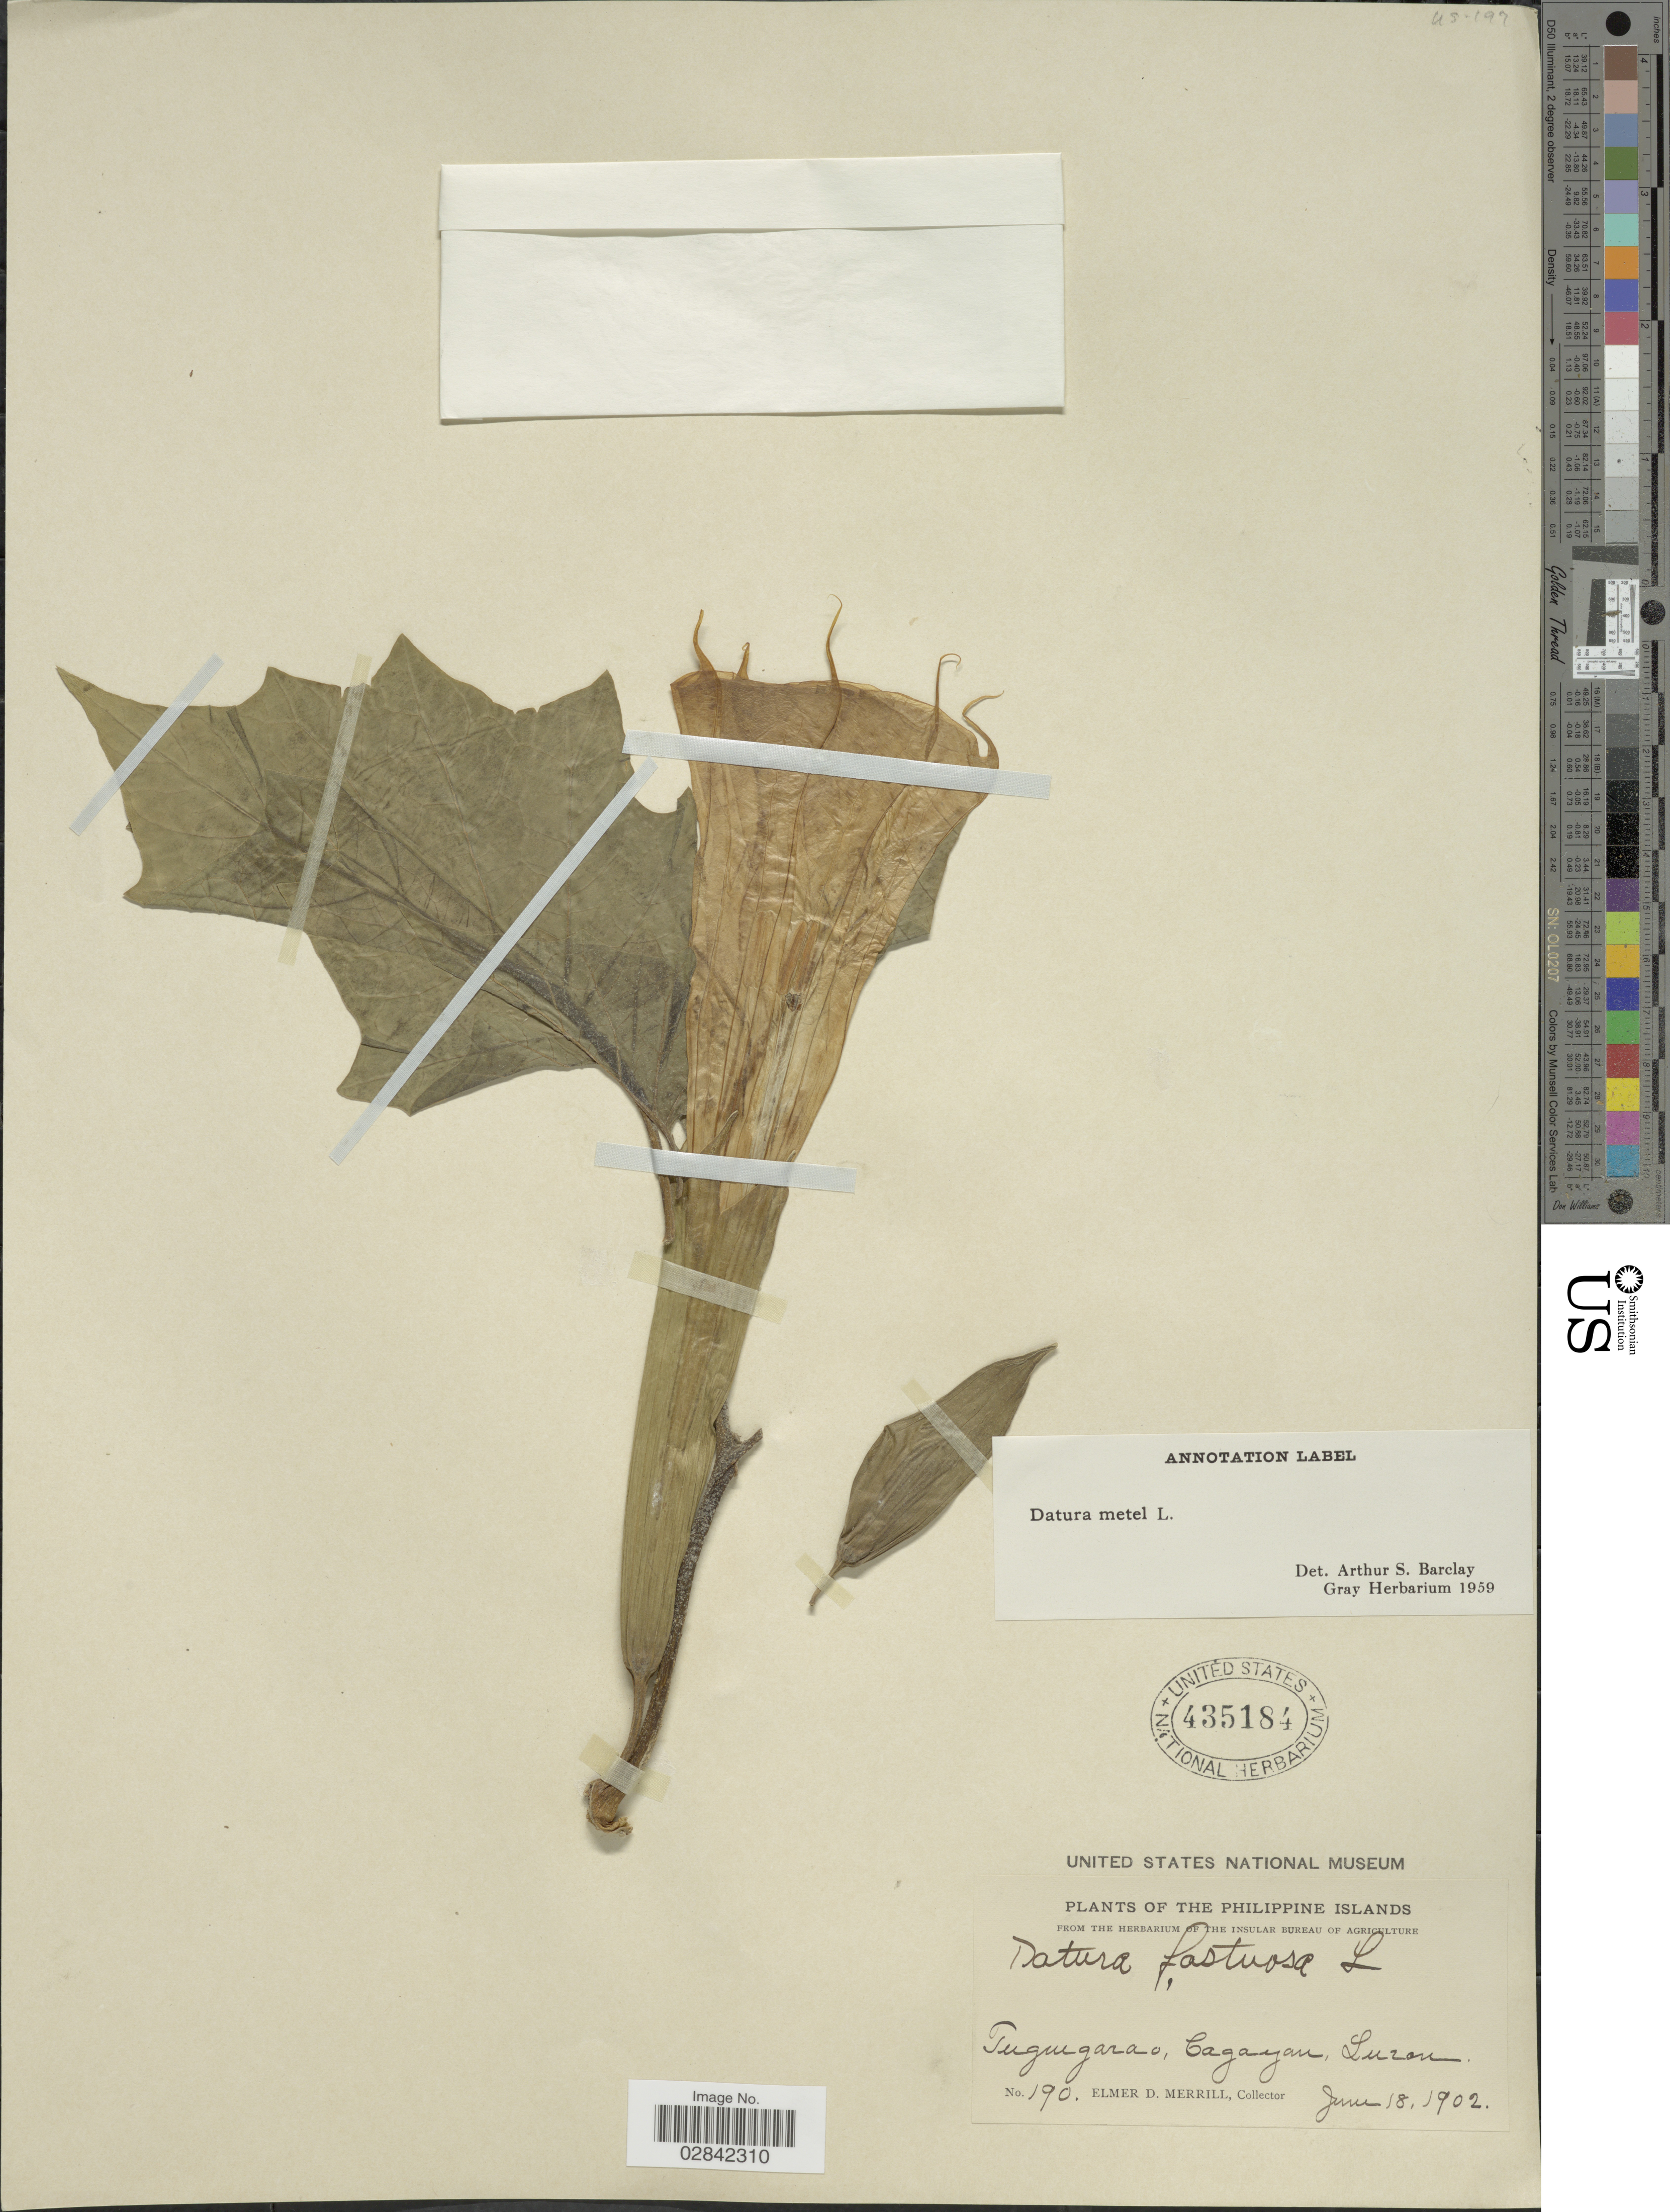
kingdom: Plantae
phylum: Tracheophyta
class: Magnoliopsida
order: Solanales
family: Solanaceae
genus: Datura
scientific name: Datura metel 'Flore Pleno'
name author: L.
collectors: E. D. Merrill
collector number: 190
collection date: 1902-06-18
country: Philippines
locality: Tuguegarao, Cagayan, Luzon.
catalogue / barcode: US 435184